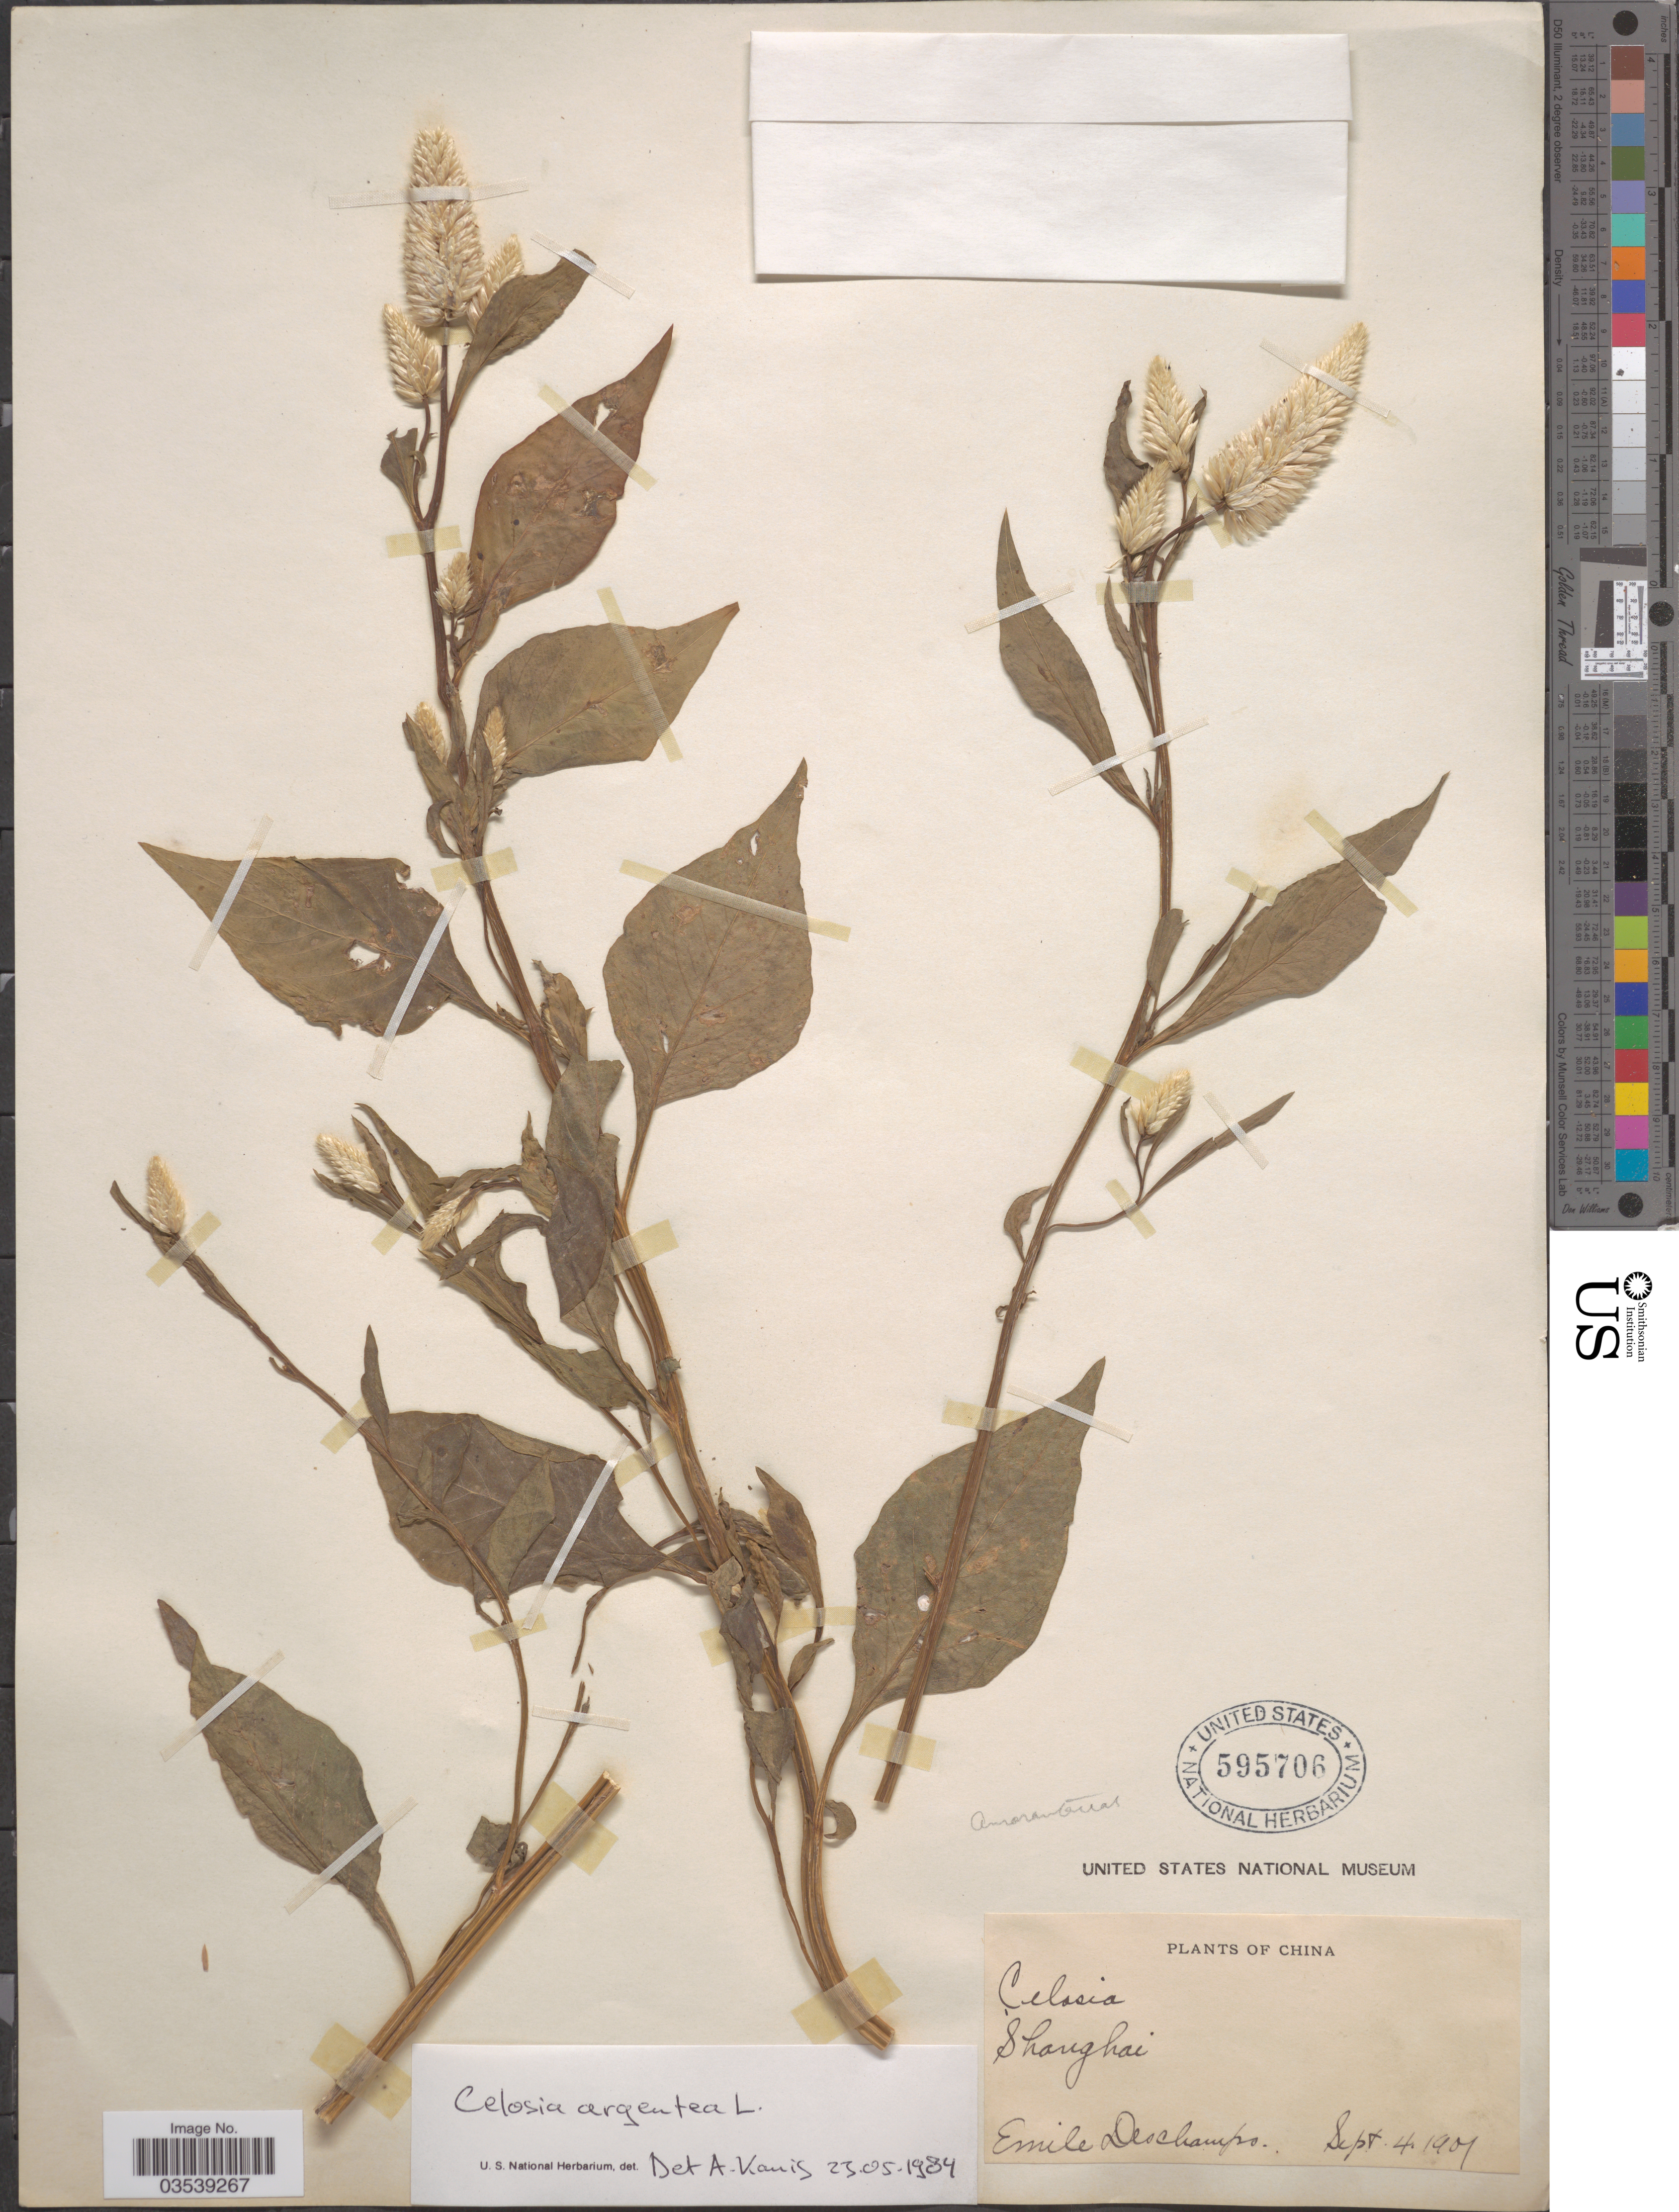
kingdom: Plantae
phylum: Tracheophyta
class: Magnoliopsida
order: Caryophyllales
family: Amaranthaceae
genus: Celosia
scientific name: Celosia argentea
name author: L.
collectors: E. Deschamps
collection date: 1901-09-04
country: China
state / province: Shanghai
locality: Shanghai.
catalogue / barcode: US 595706